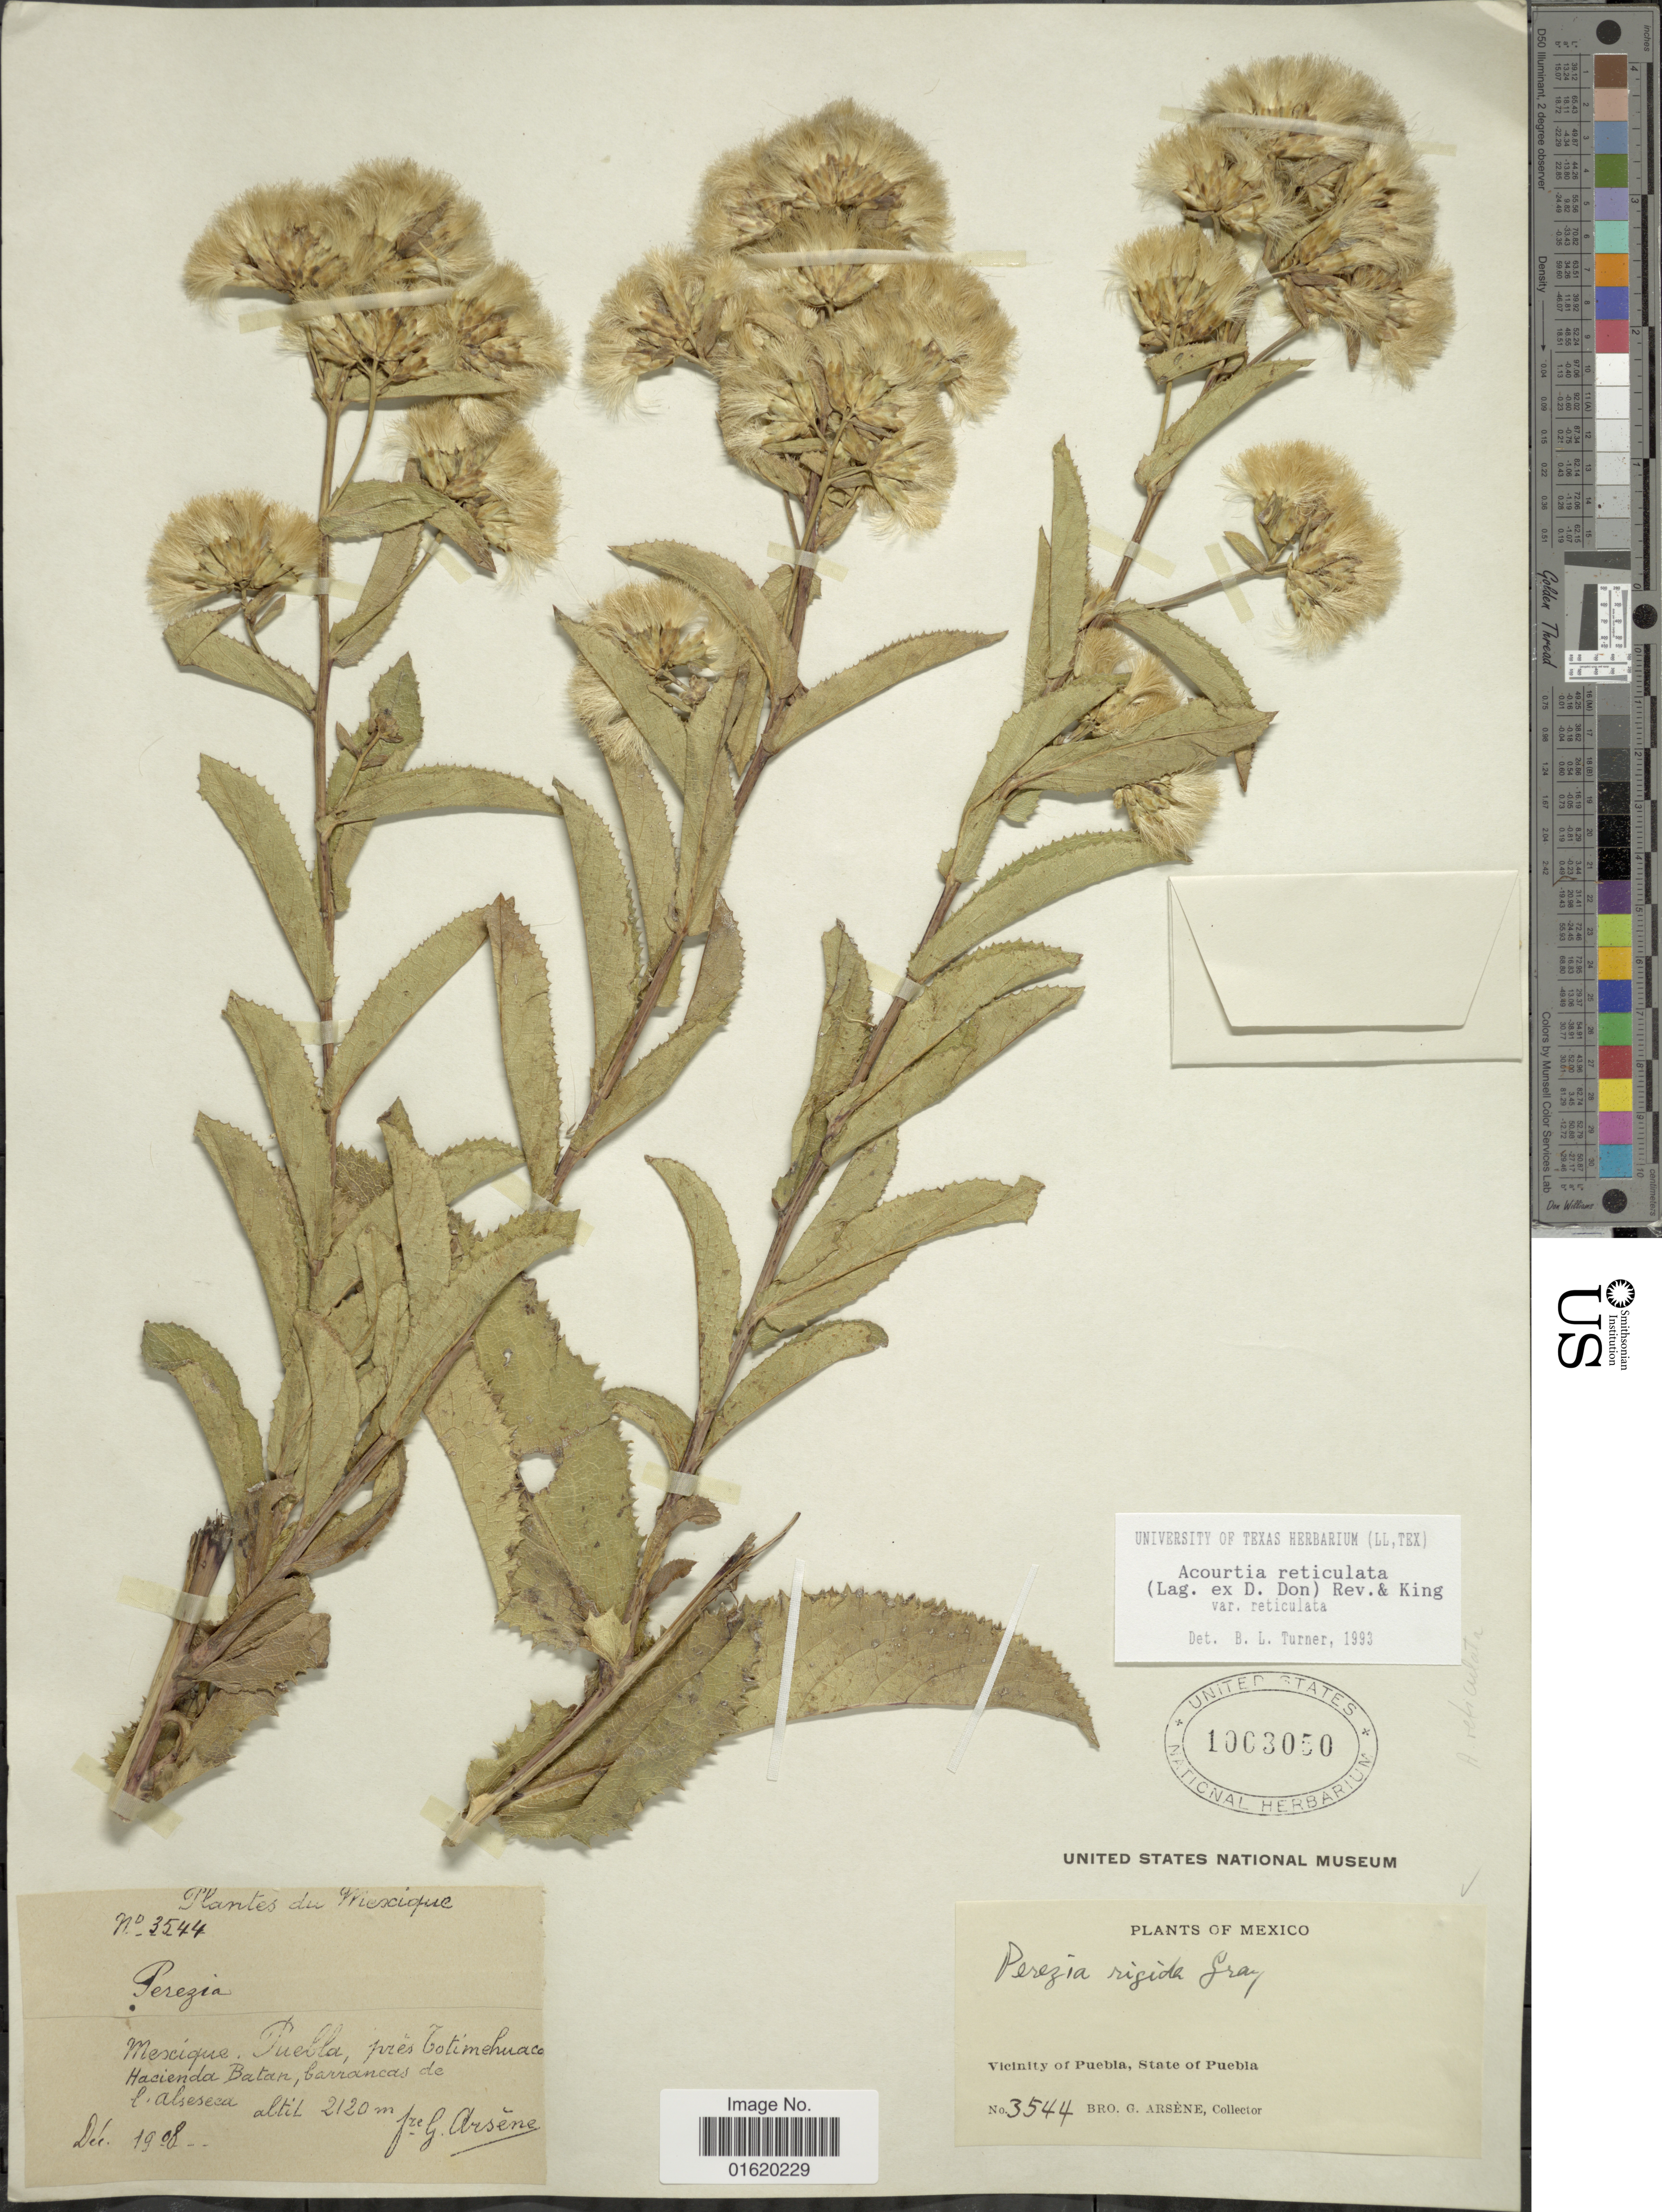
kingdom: Plantae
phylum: Tracheophyta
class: Magnoliopsida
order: Asterales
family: Asteraceae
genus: Acourtia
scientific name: Acourtia reticulata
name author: (Lag. ex D. Don) Reveal & R.M. King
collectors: Bro. G. Arsène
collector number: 3544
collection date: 1908-12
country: Mexico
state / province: Puebla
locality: Prés Cotimhuaco, Hacienda Batan, Carrncas de l. Alseseca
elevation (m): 2120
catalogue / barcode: US 1003050